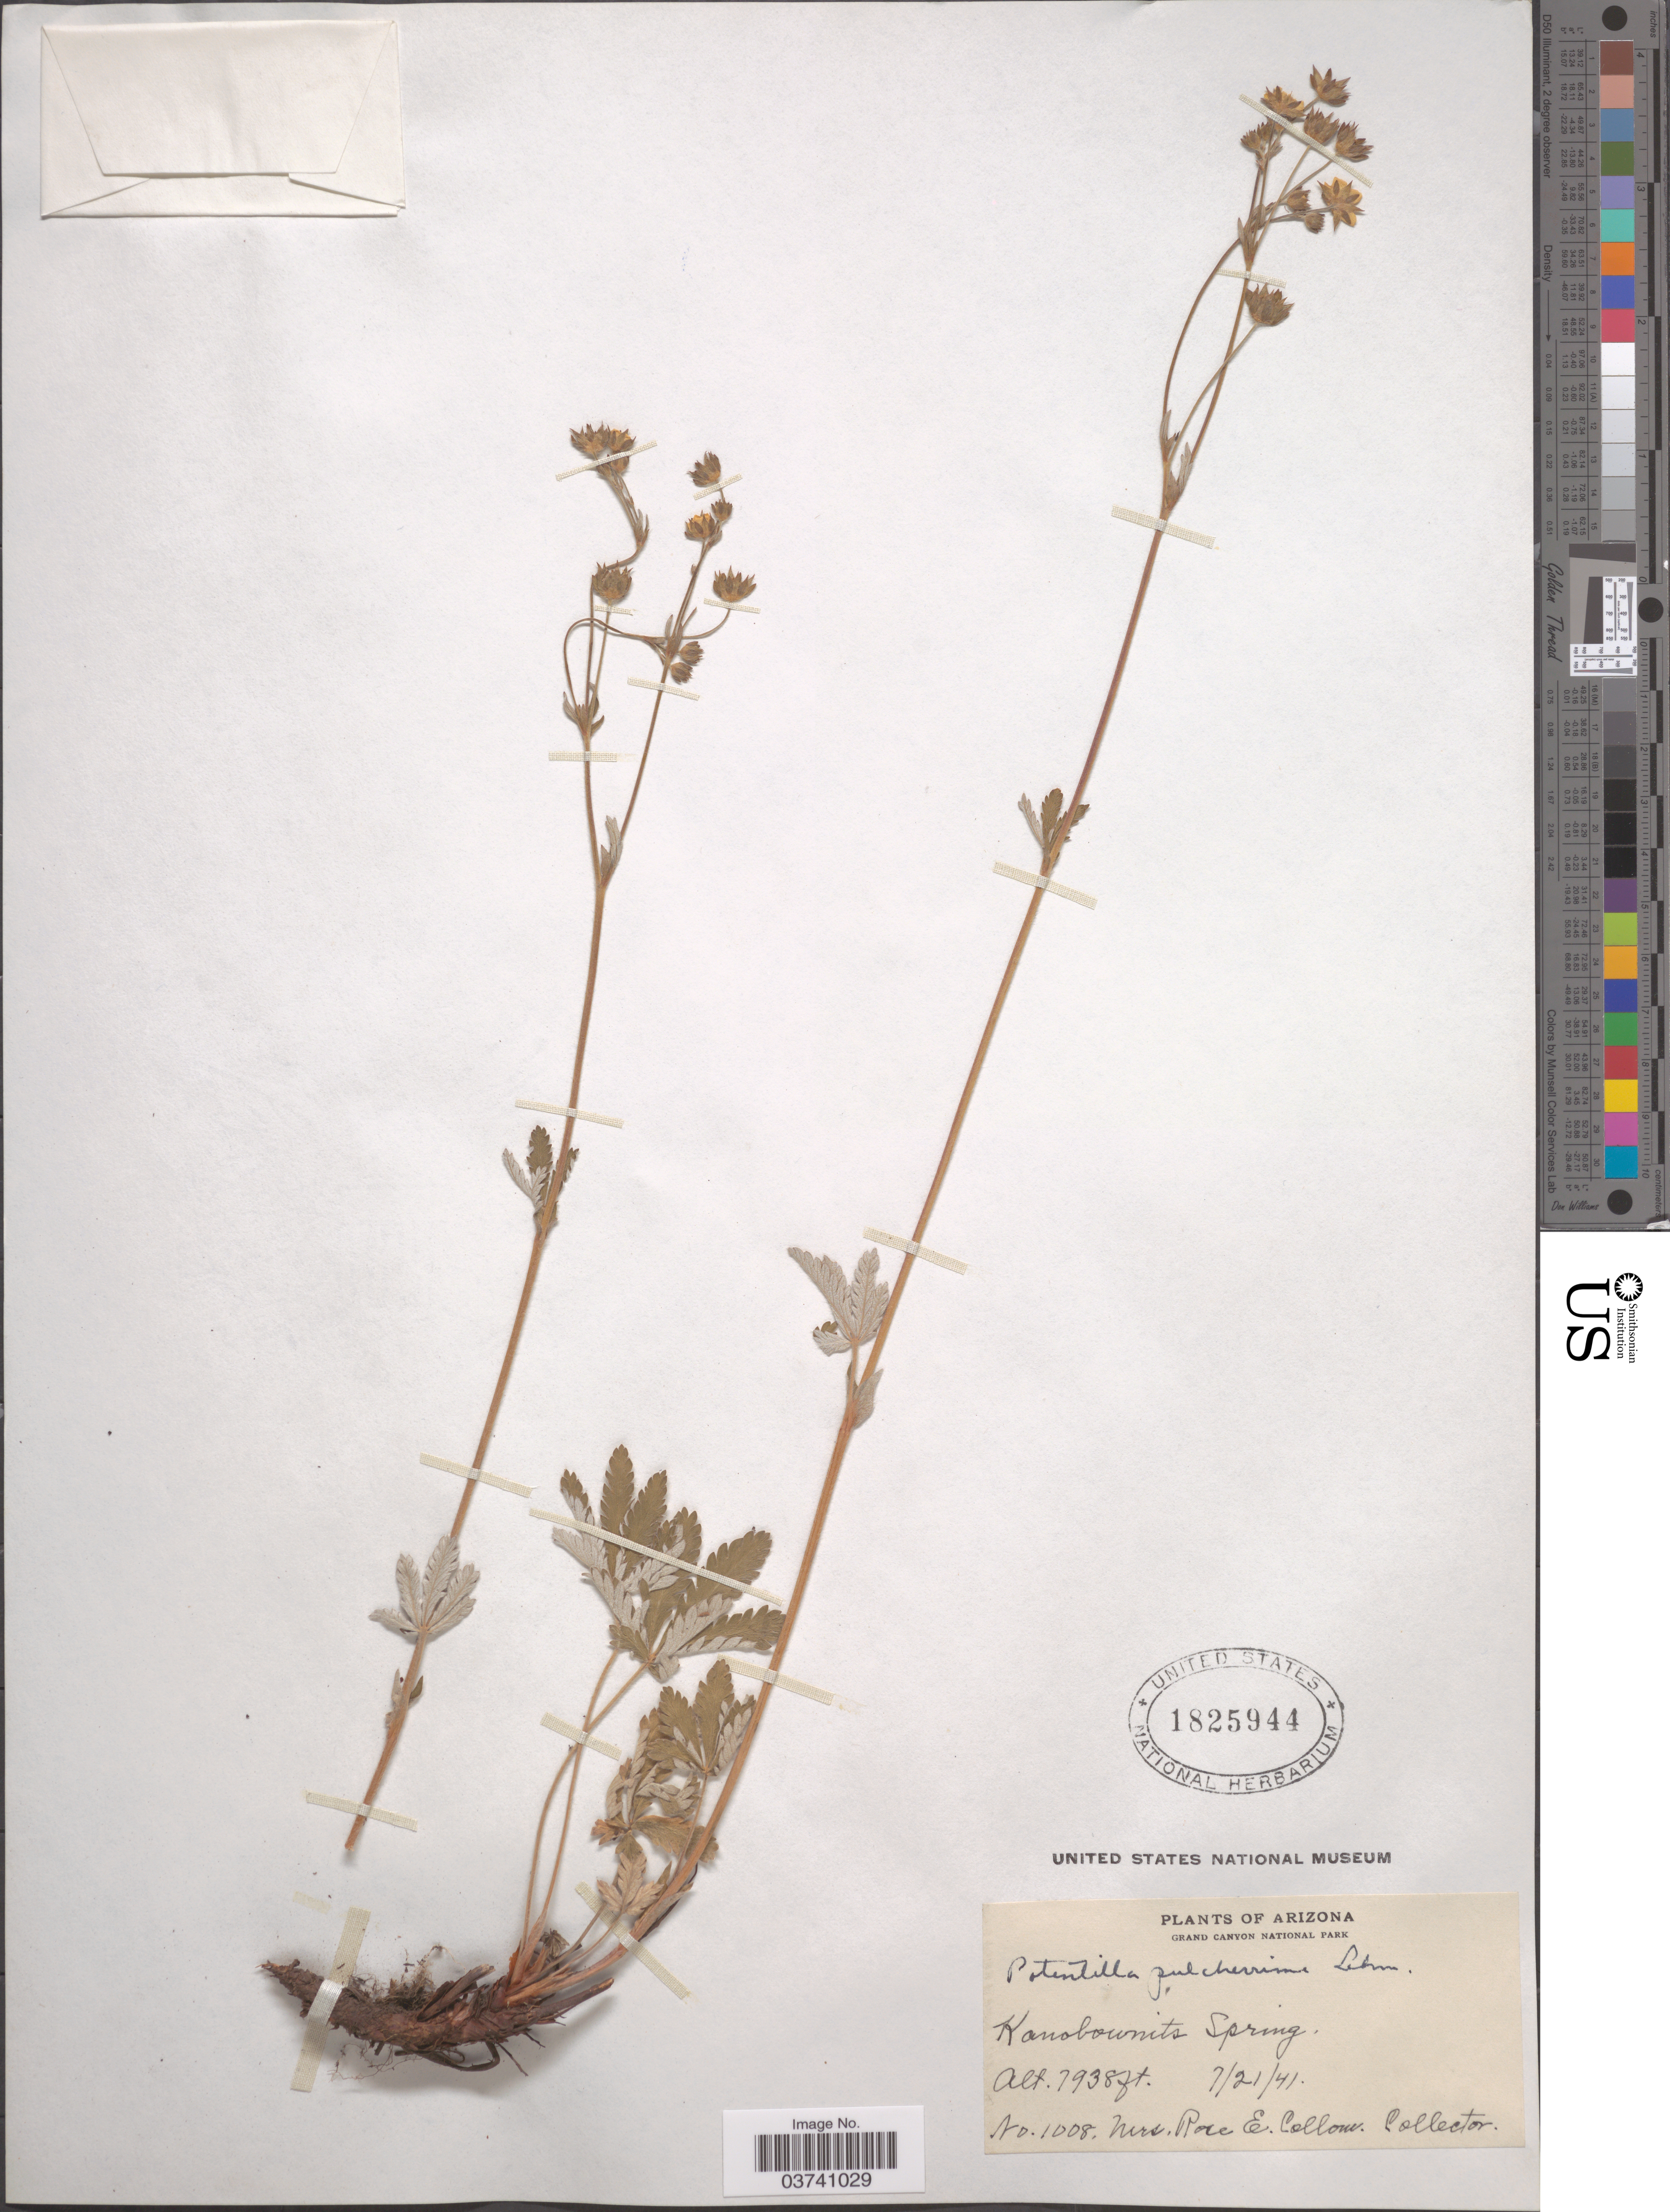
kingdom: Plantae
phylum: Tracheophyta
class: Magnoliopsida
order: Rosales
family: Rosaceae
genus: Potentilla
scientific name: Potentilla pulcherrima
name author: Lehm.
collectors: R. E. Collom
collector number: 1008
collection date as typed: Transcribed d/m/y: 21/7/41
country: United States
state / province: Arizona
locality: Grand Canyon National Park. Kanabownitz Spring.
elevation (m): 2420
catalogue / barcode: US 1825944